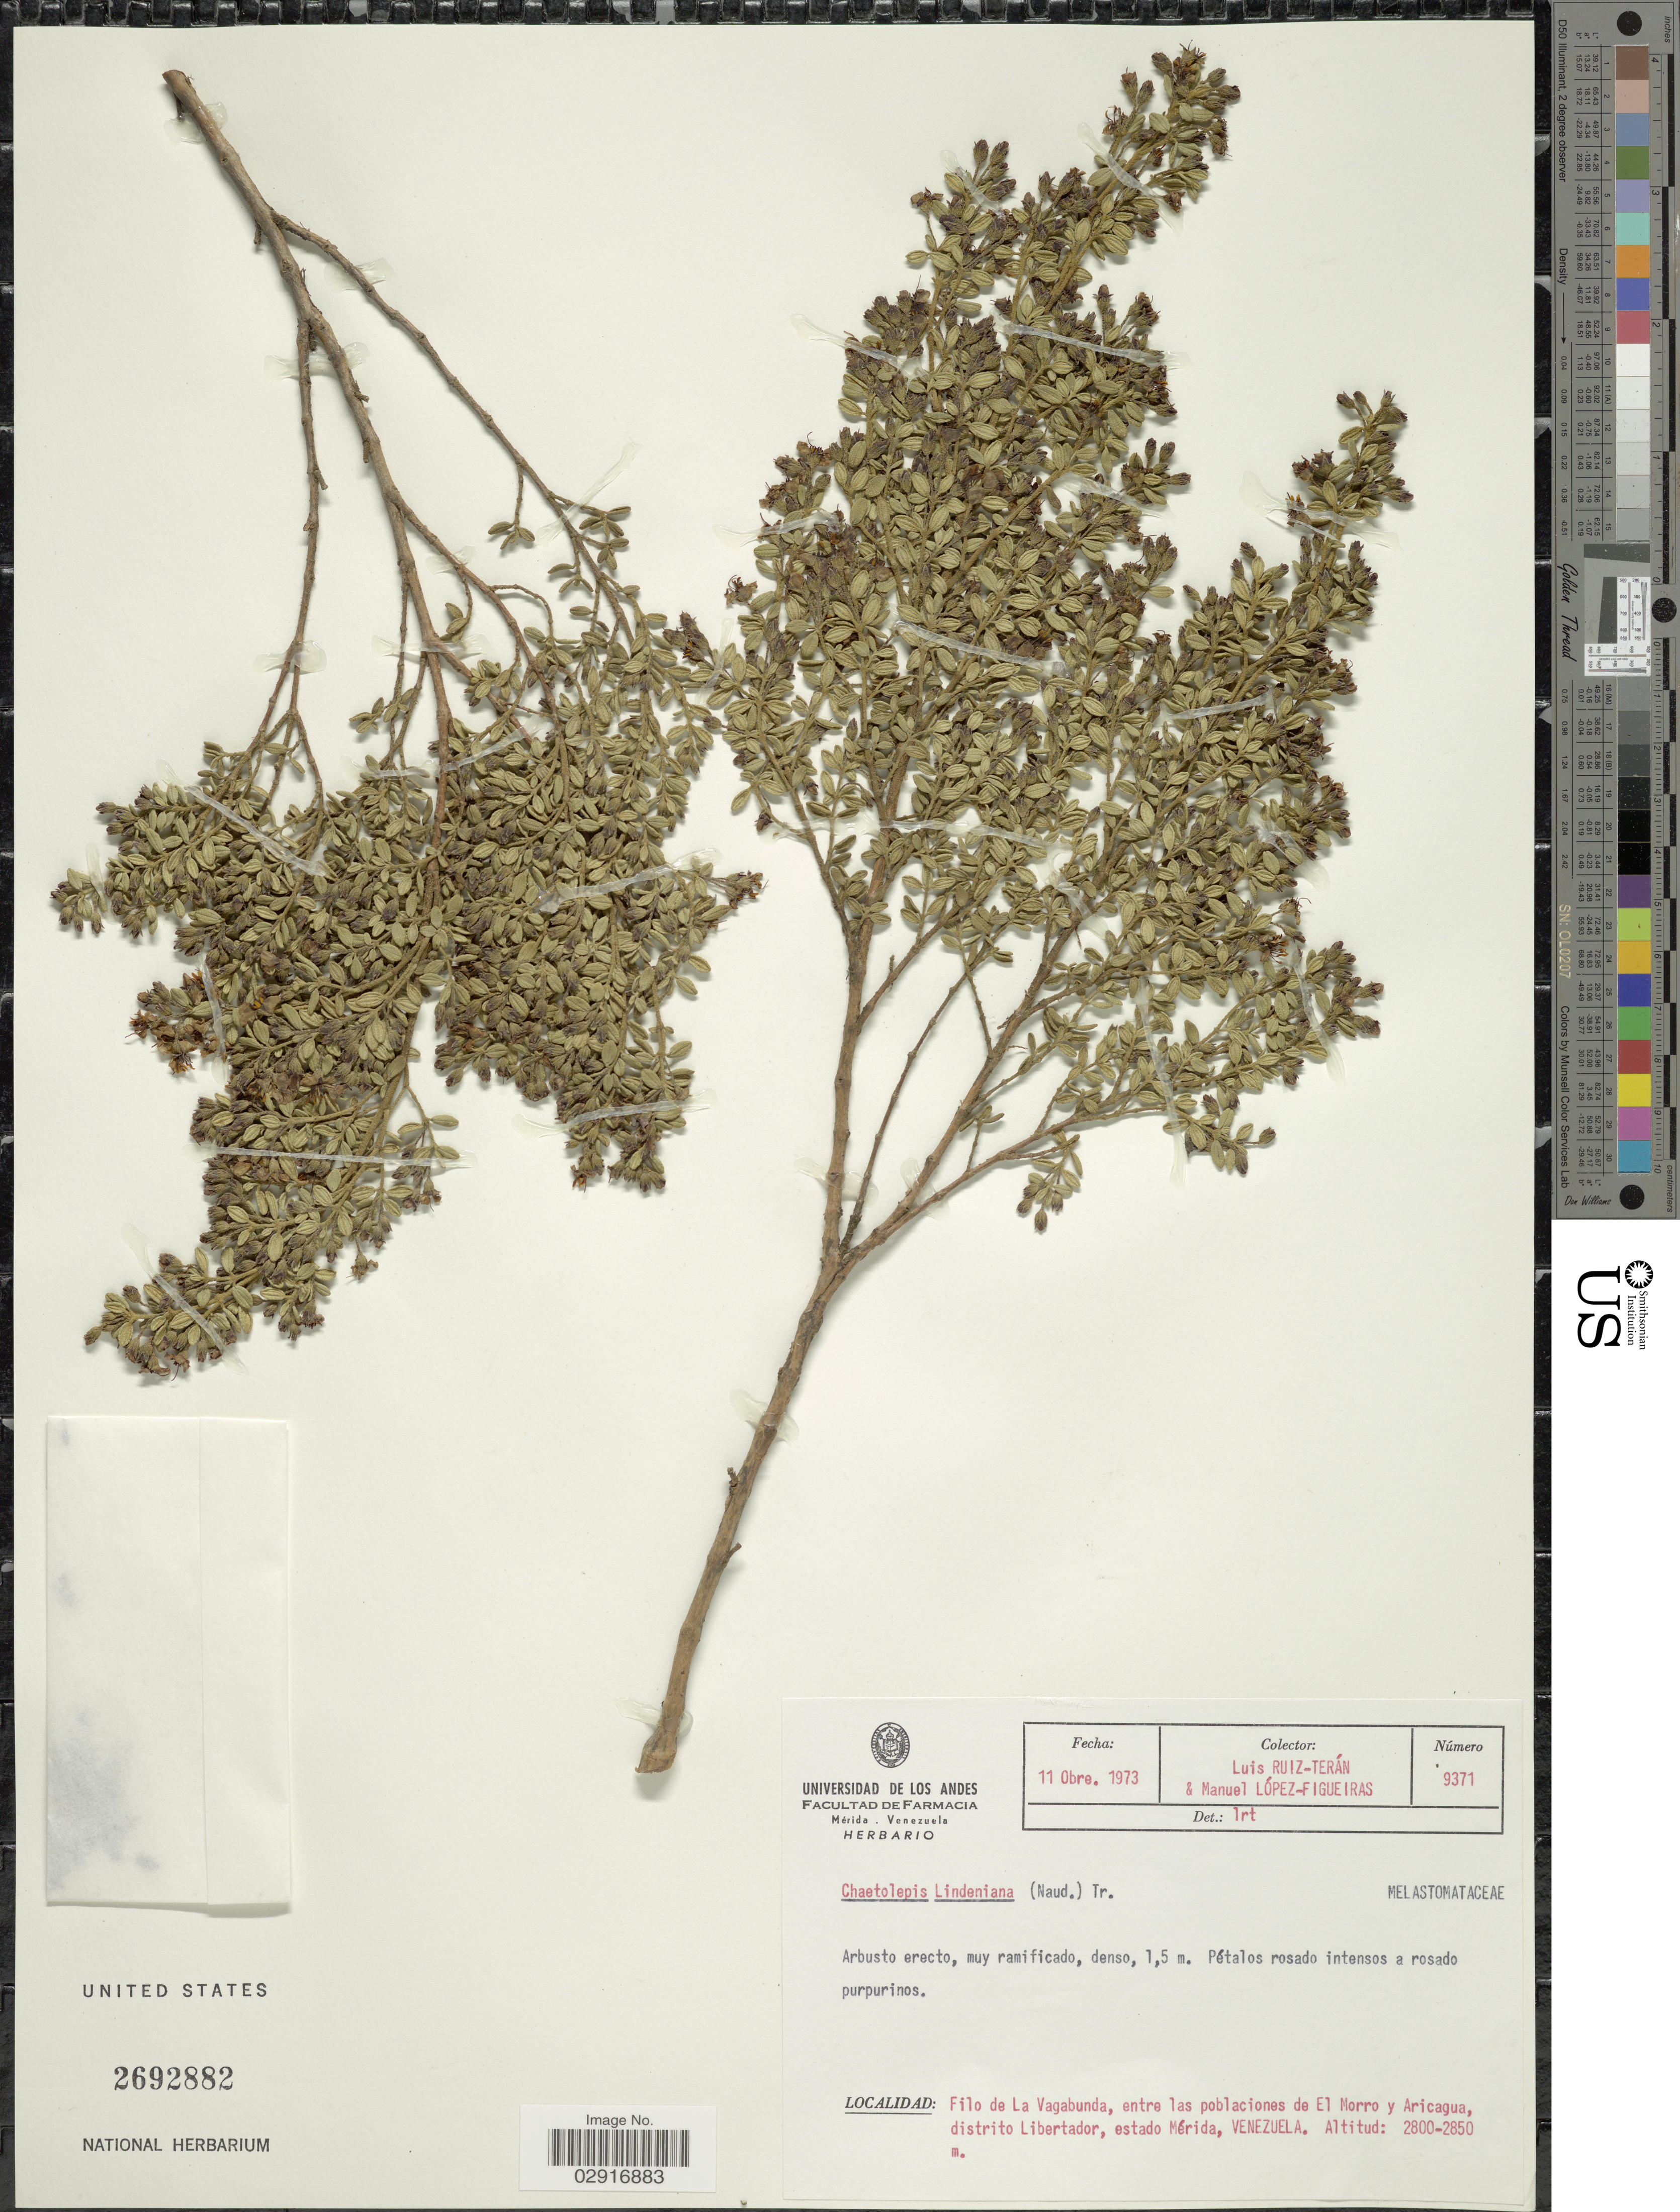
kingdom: Plantae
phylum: Tracheophyta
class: Magnoliopsida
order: Myrtales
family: Melastomataceae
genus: Chaetolepis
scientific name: Chaetolepis lindeniana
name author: (Naudin) Triana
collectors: L. Teran & M. López Figueiras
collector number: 9371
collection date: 1973-10-11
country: Venezuela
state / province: Mérida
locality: Filo de La Vagabunda, entre las poblaciones de El Morro y Aricagua, distrito Libertador.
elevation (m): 2800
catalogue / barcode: US 2692882